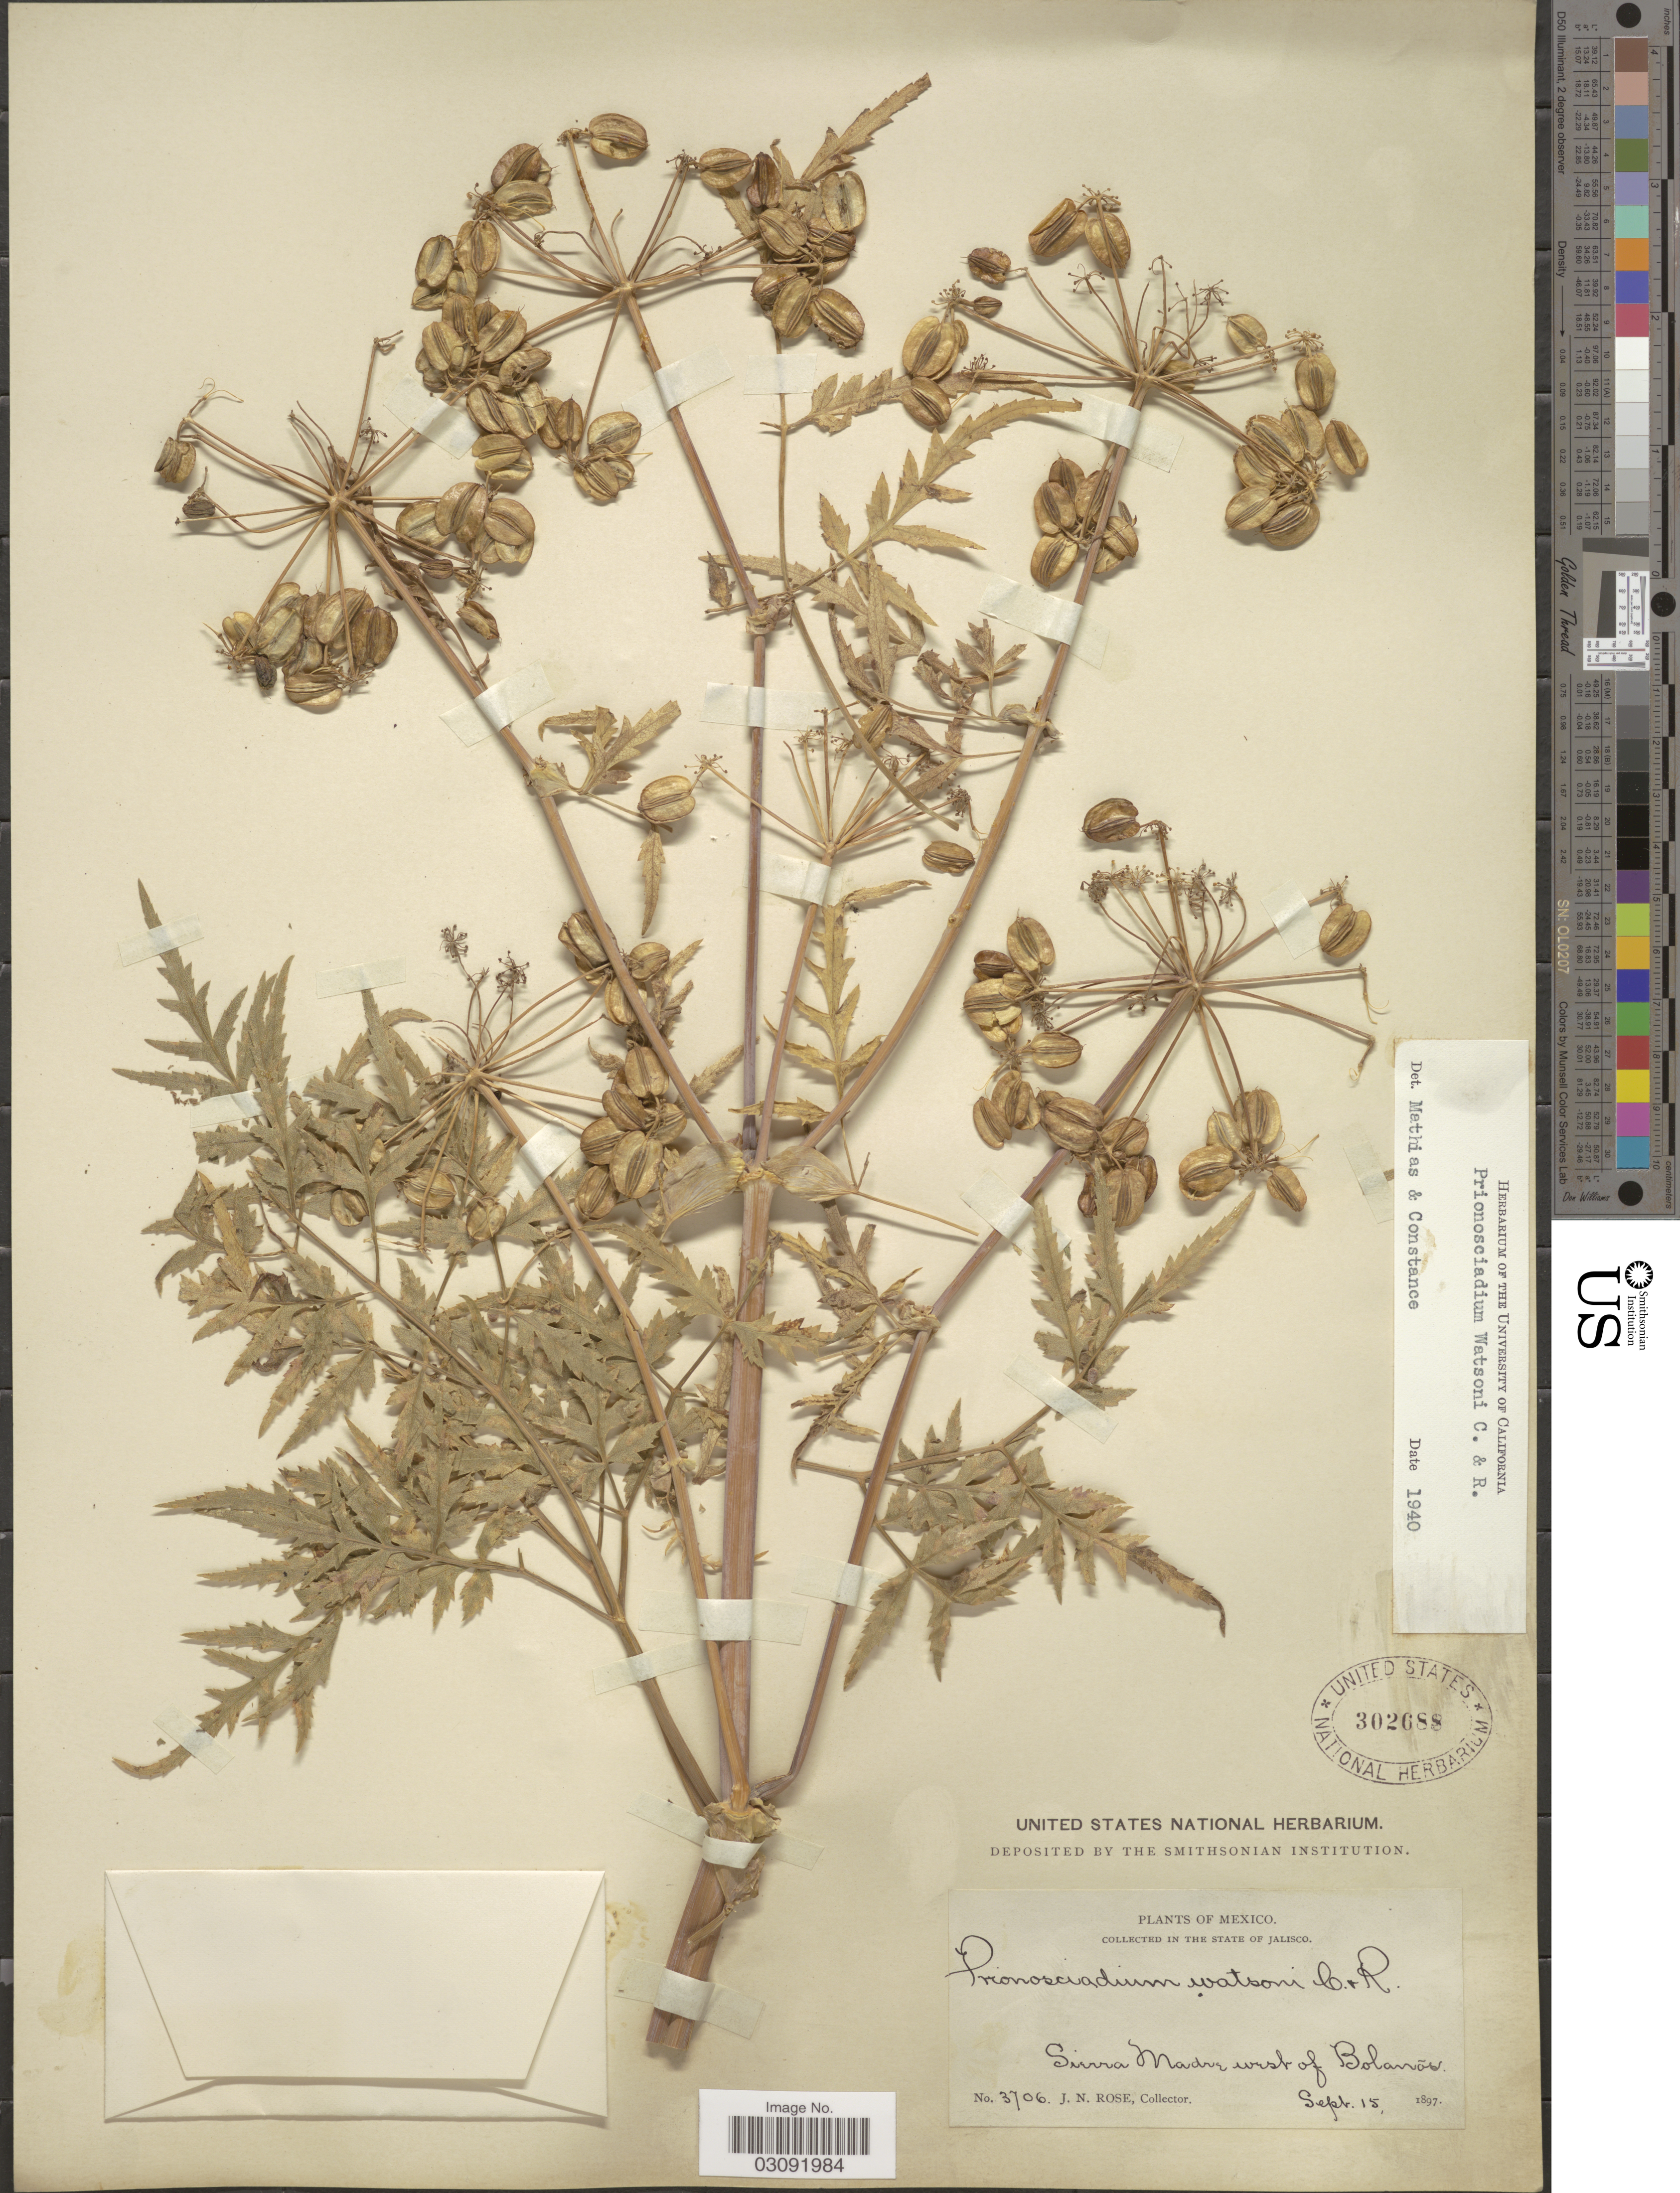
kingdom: Plantae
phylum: Tracheophyta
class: Magnoliopsida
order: Apiales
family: Apiaceae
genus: Prionosciadium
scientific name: Prionosciadium watsonii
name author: J.M. Coult. & Rose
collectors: J. N. Rose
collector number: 3706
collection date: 1897-09-15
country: Mexico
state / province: Jalisco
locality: Sierra Madre west of Bolaños.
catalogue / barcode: US 302688